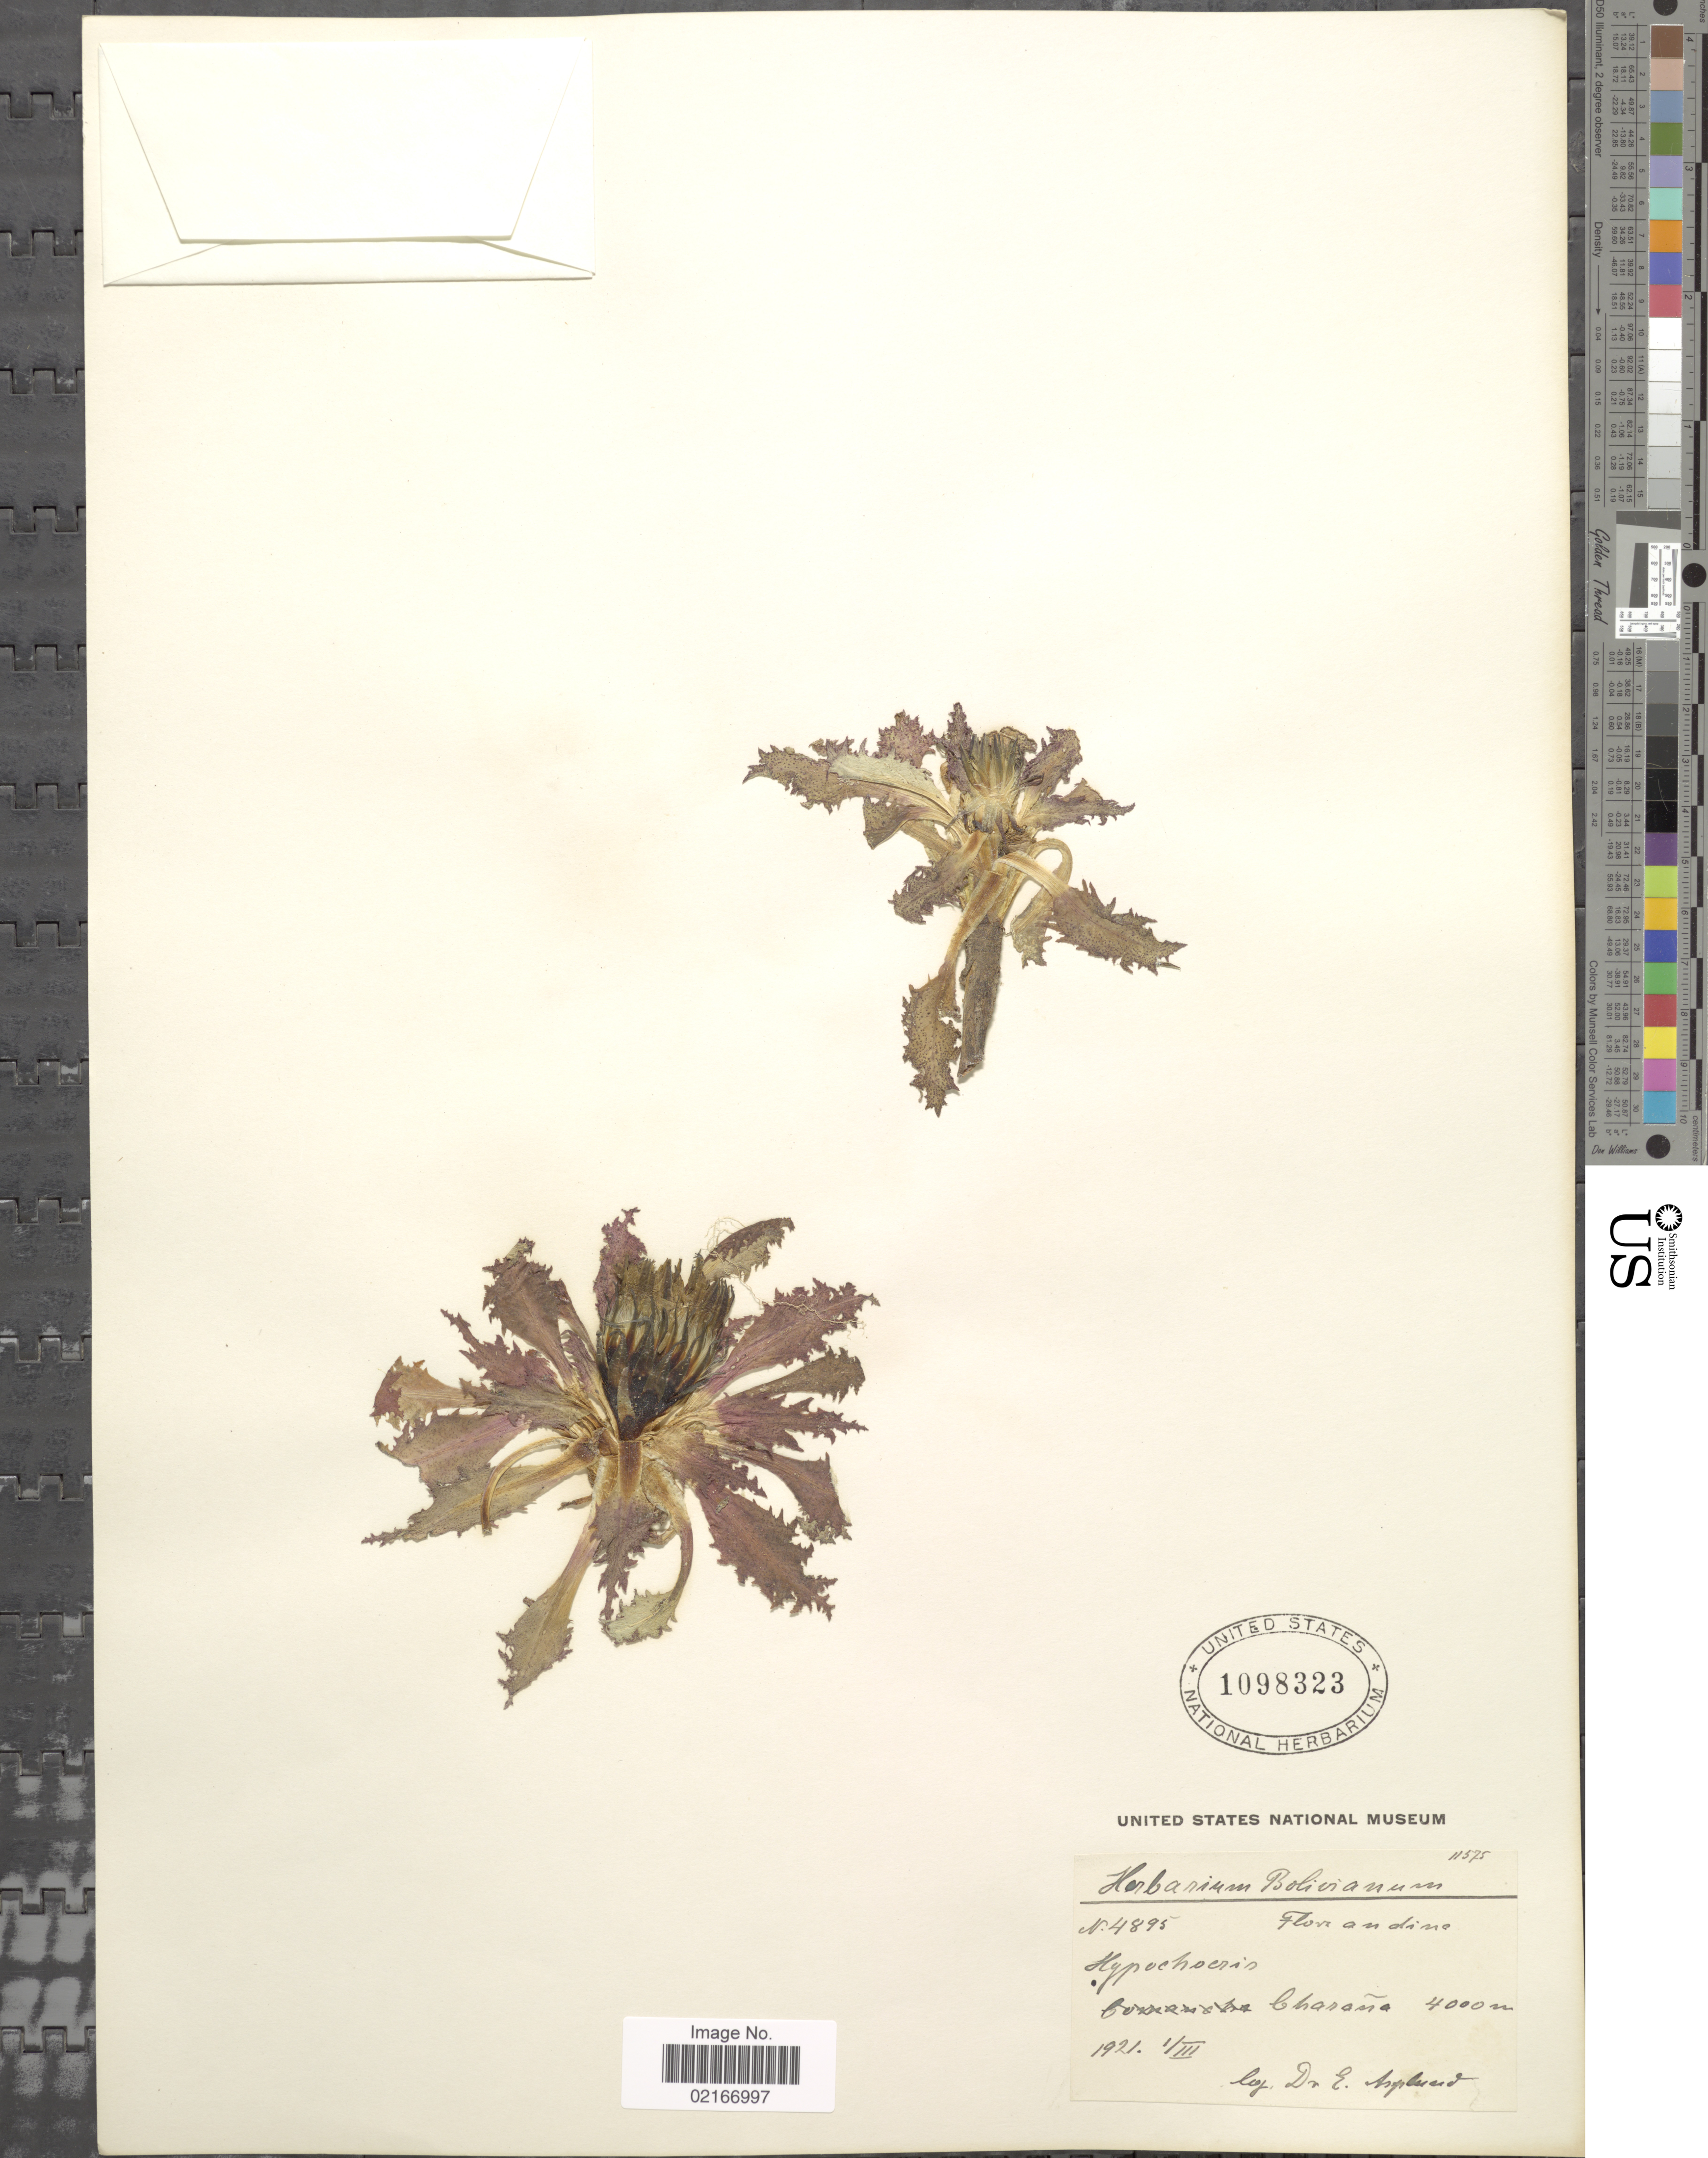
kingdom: Plantae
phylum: Tracheophyta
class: Magnoliopsida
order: Asterales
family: Asteraceae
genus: Hypochaeris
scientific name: Hypochaeris sp.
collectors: E. Asplund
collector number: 4895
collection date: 1921-03-01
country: Bolivia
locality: Charaña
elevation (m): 4000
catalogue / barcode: US 1098323